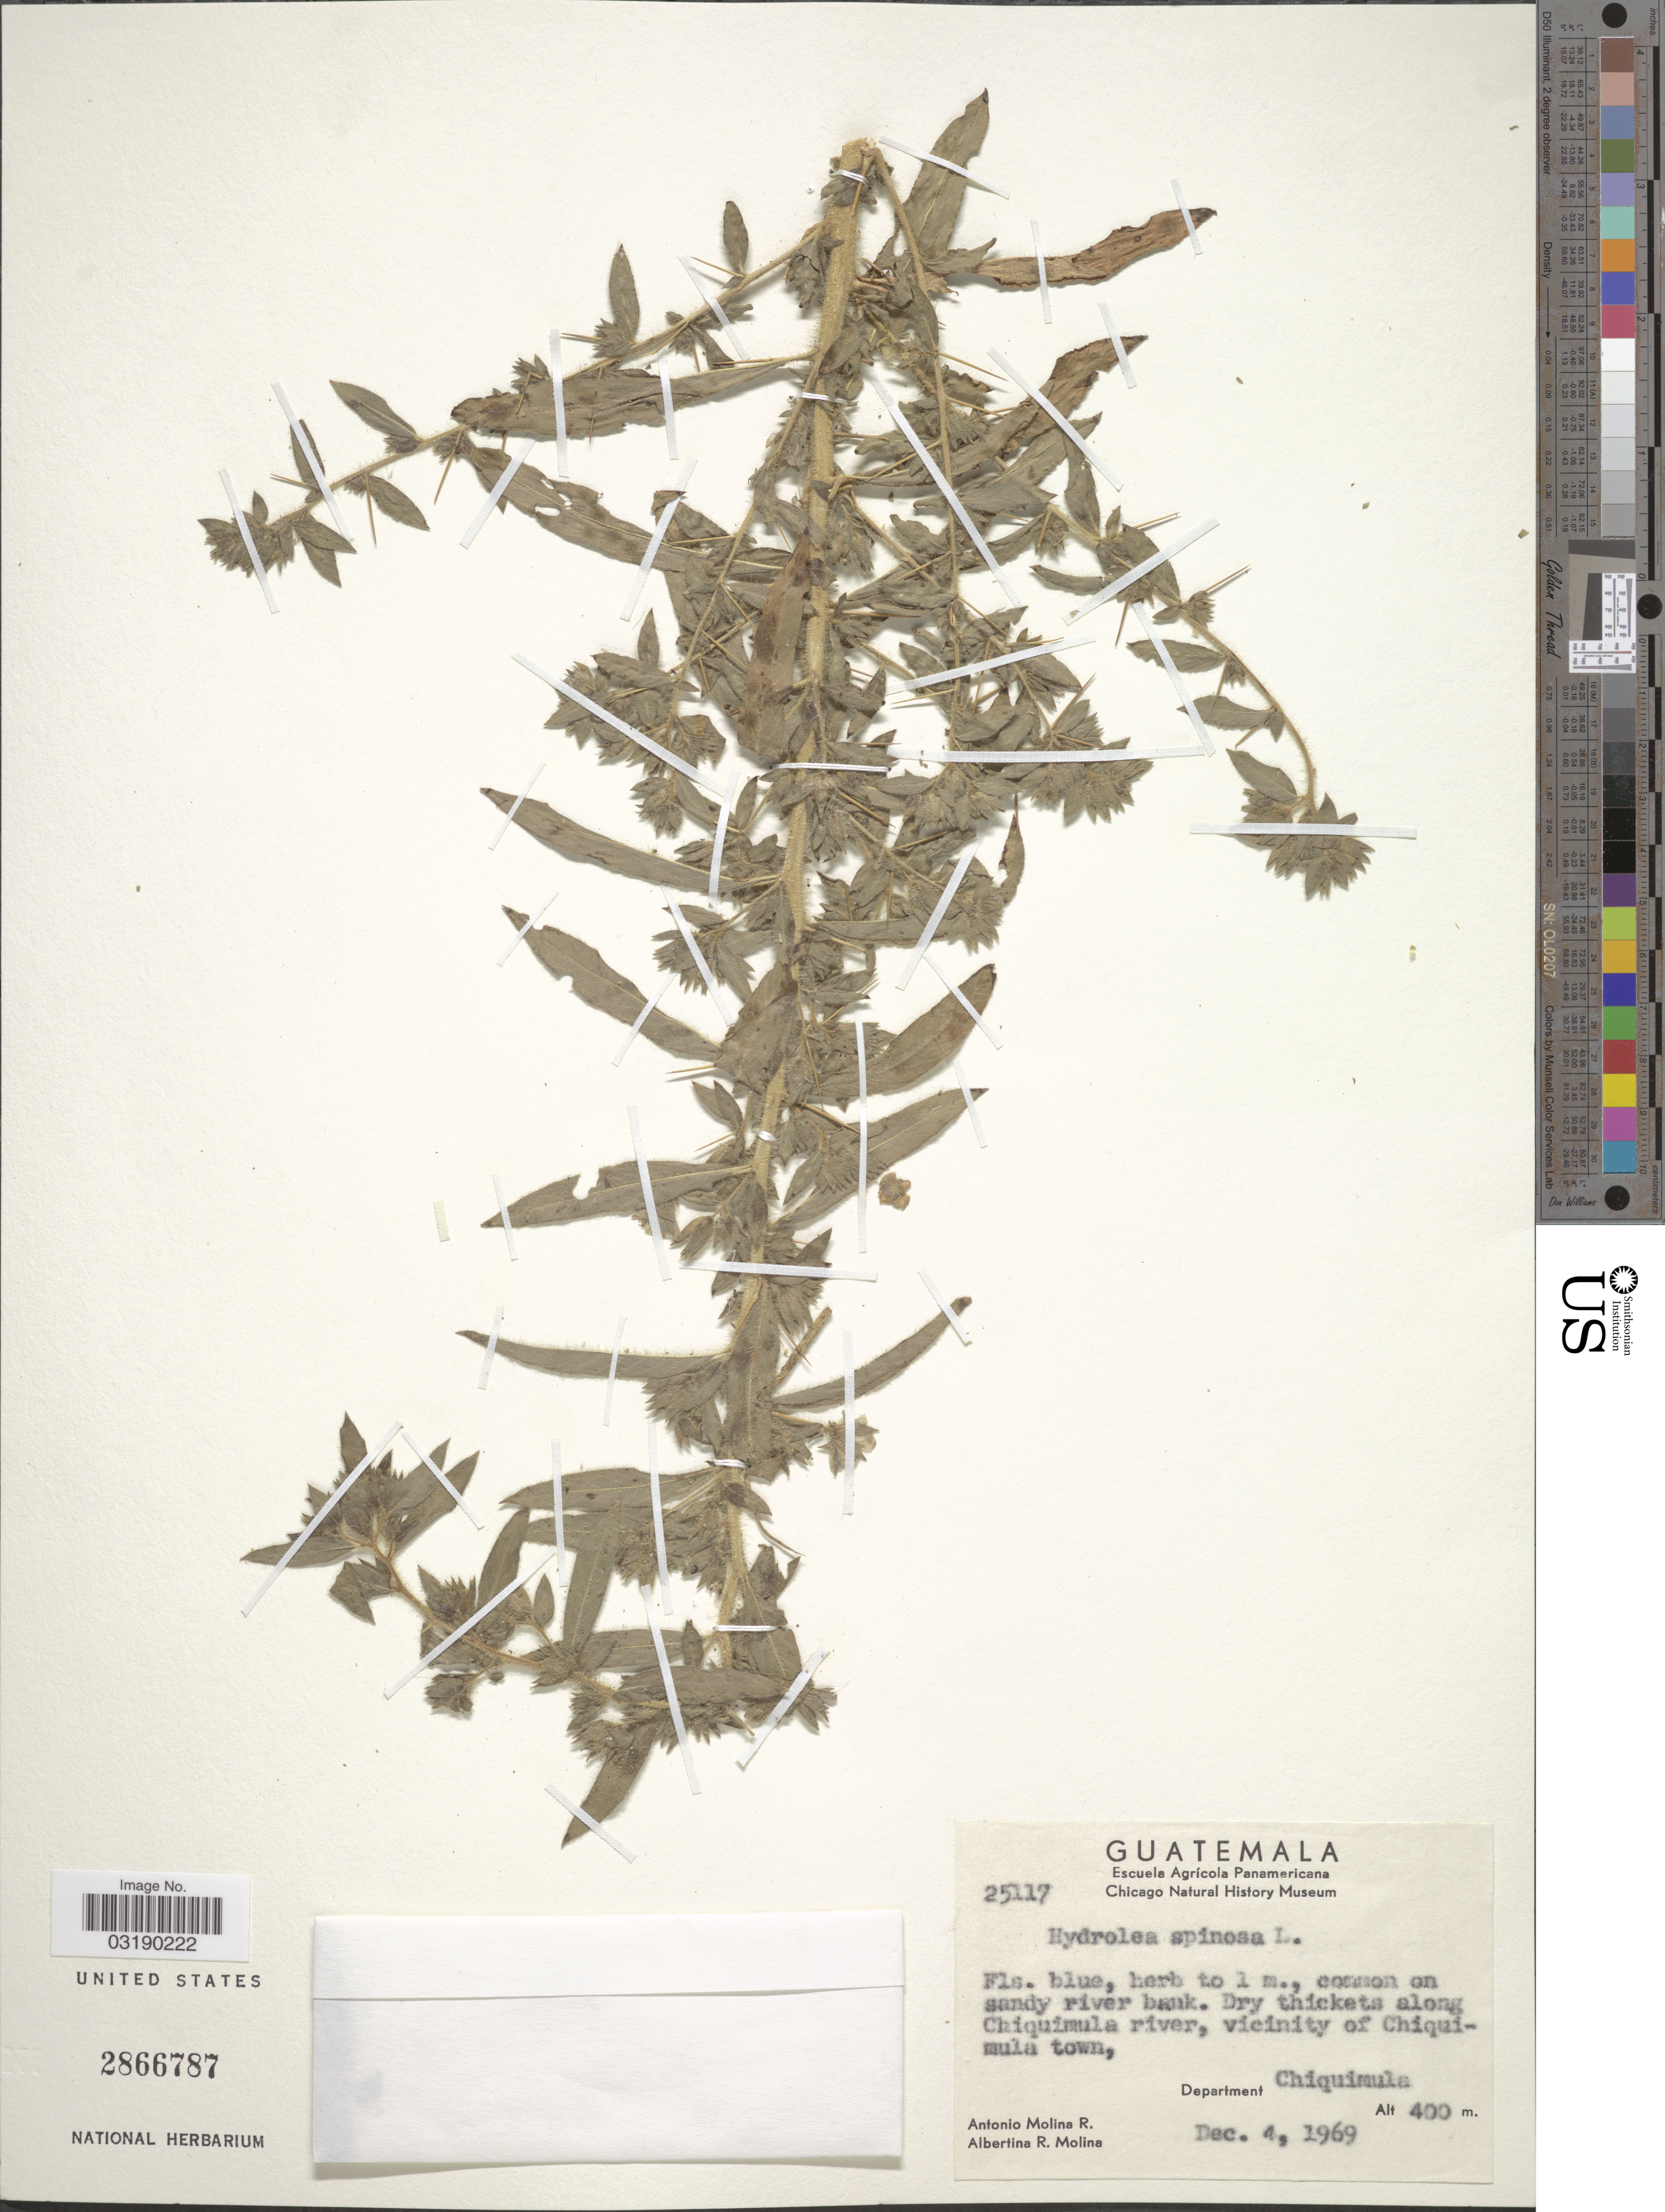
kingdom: Plantae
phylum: Tracheophyta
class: Magnoliopsida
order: Solanales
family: Hydroleaceae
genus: Hydrolea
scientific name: Hydrolea spinosa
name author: L.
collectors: A. Molina R. & A. R. Molina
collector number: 25117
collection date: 1969-12-04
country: Guatemala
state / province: Chiquimula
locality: Dry thickets along Chiquimula river, vicinity of Chiquimula town. Department Chiquimula.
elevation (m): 400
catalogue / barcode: US 2866787